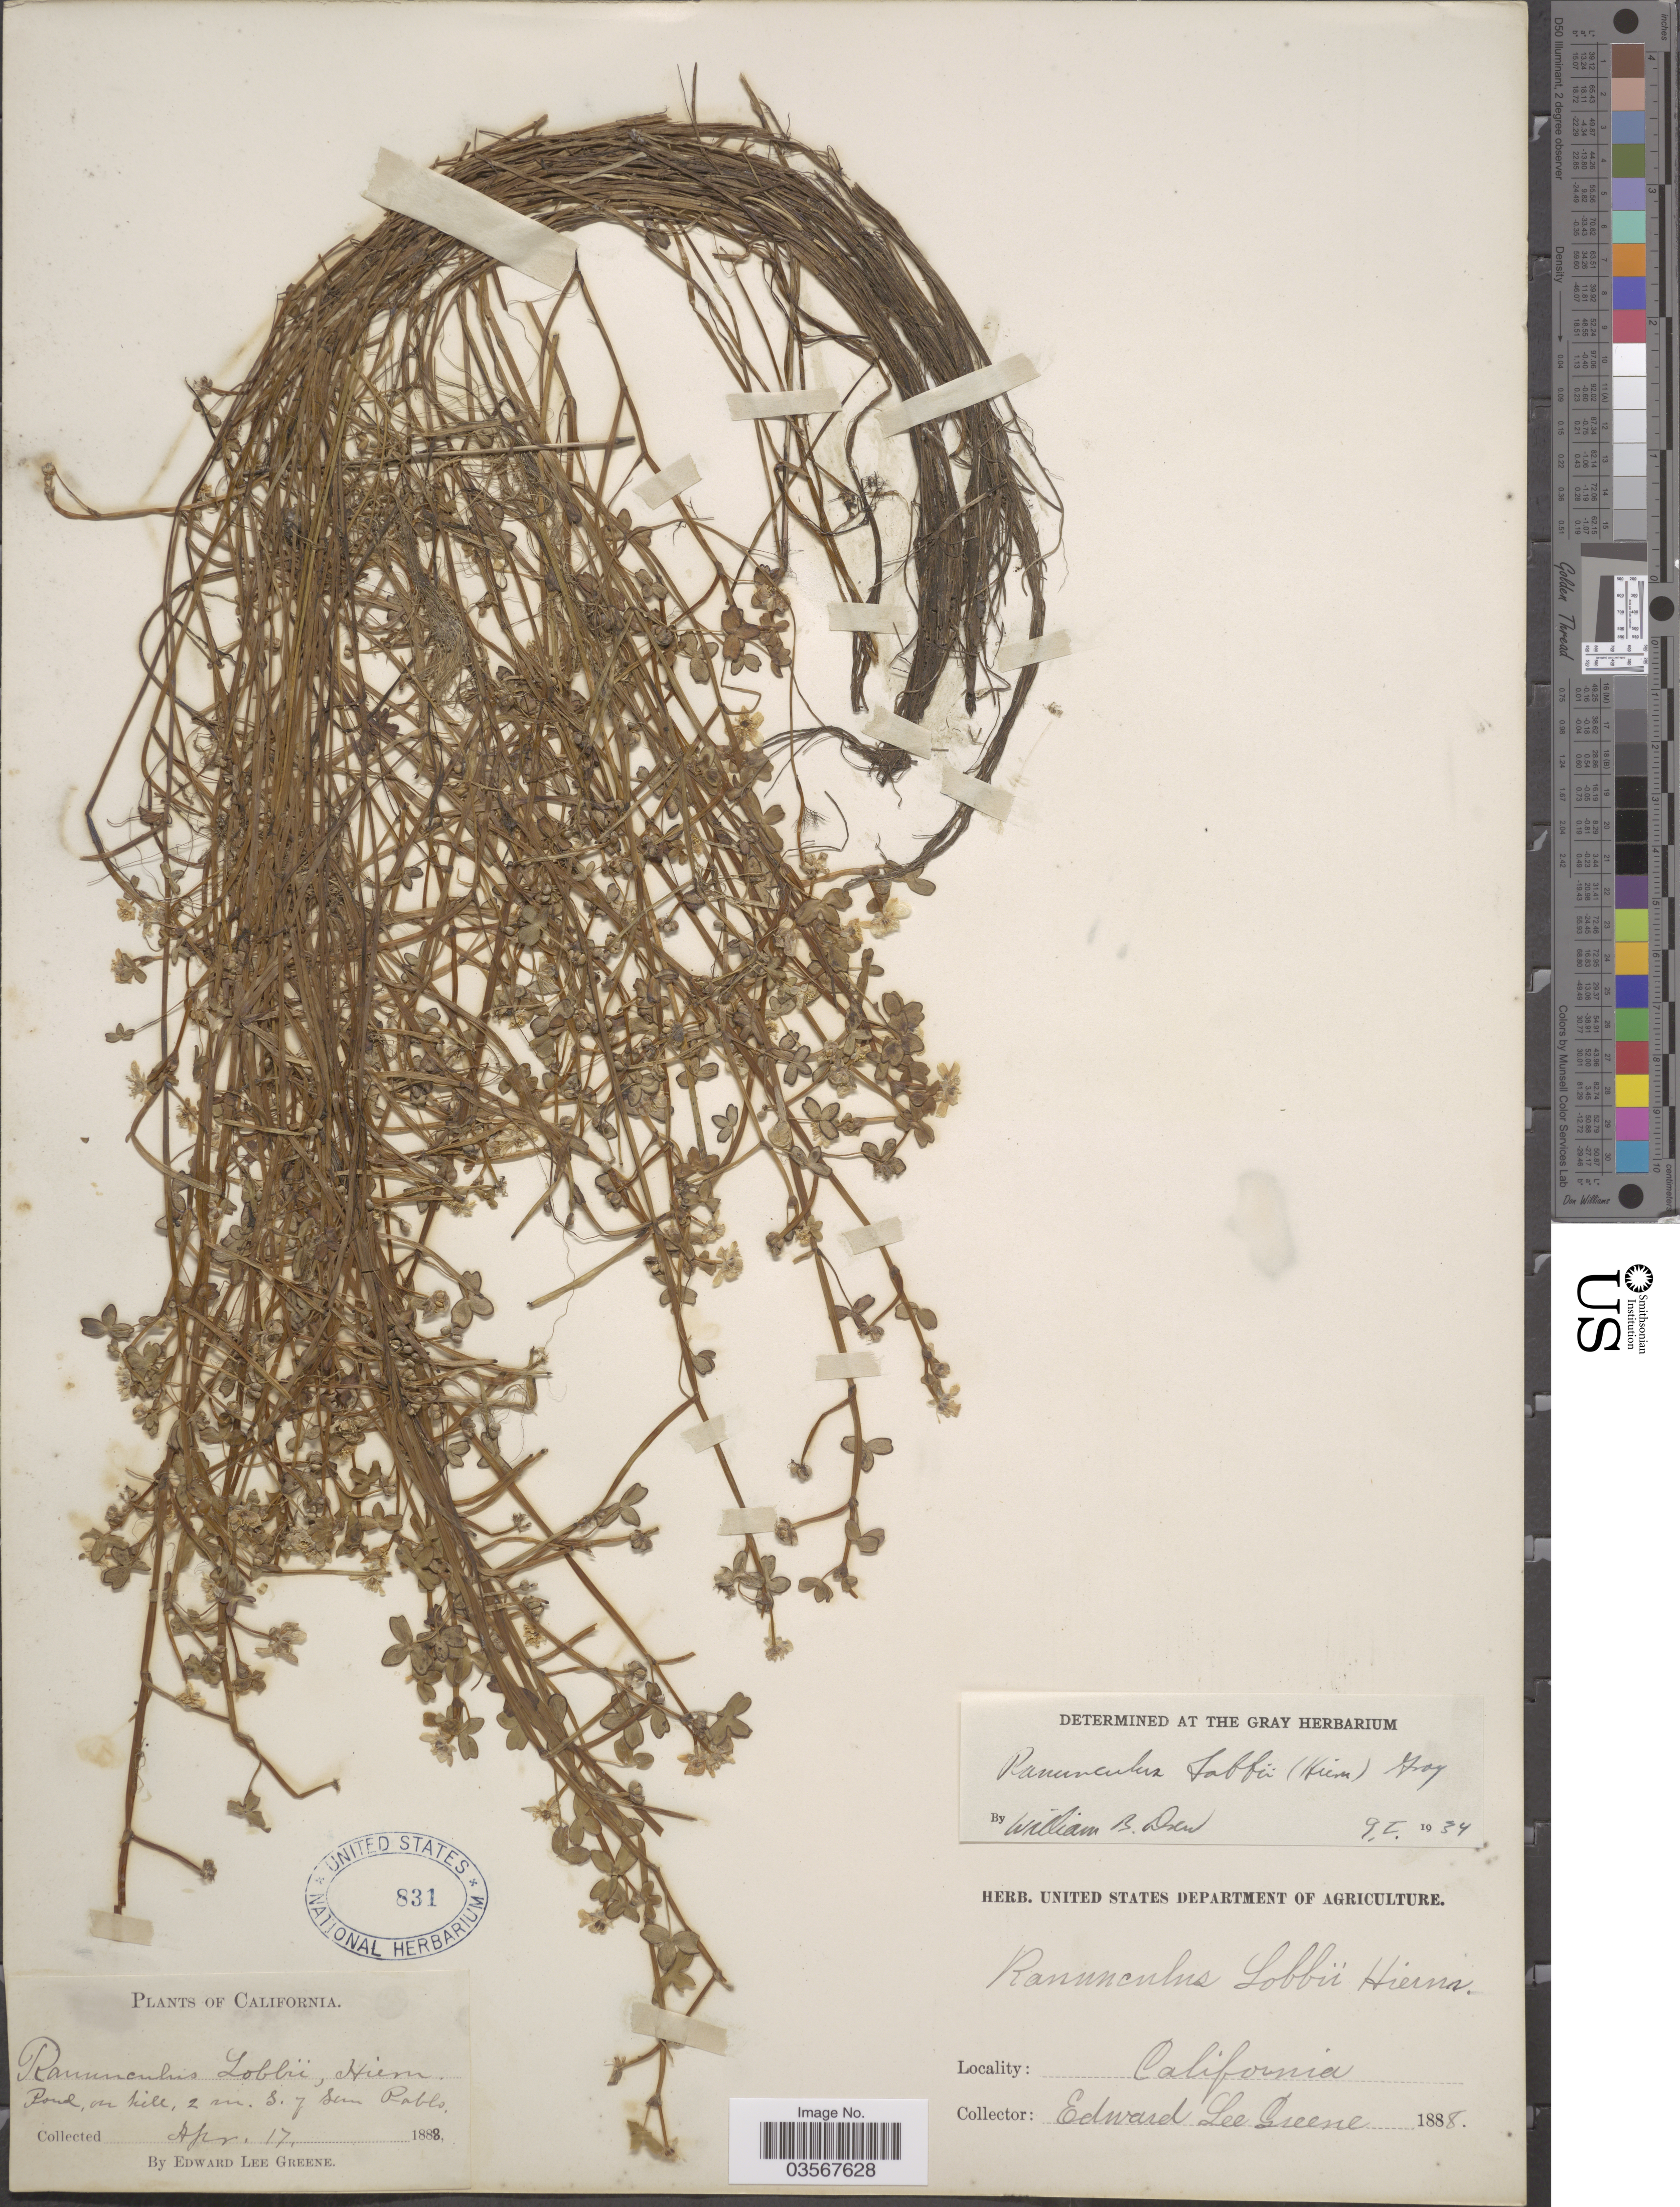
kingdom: Plantae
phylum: Tracheophyta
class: Magnoliopsida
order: Ranunculales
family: Ranunculaceae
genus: Ranunculus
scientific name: Ranunculus lobbii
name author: (Hiern) A. Gray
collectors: E. L. Greene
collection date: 1888-04-17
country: United States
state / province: California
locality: Pond, on hill, 2 m. S. of San Pablo.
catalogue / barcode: US 831